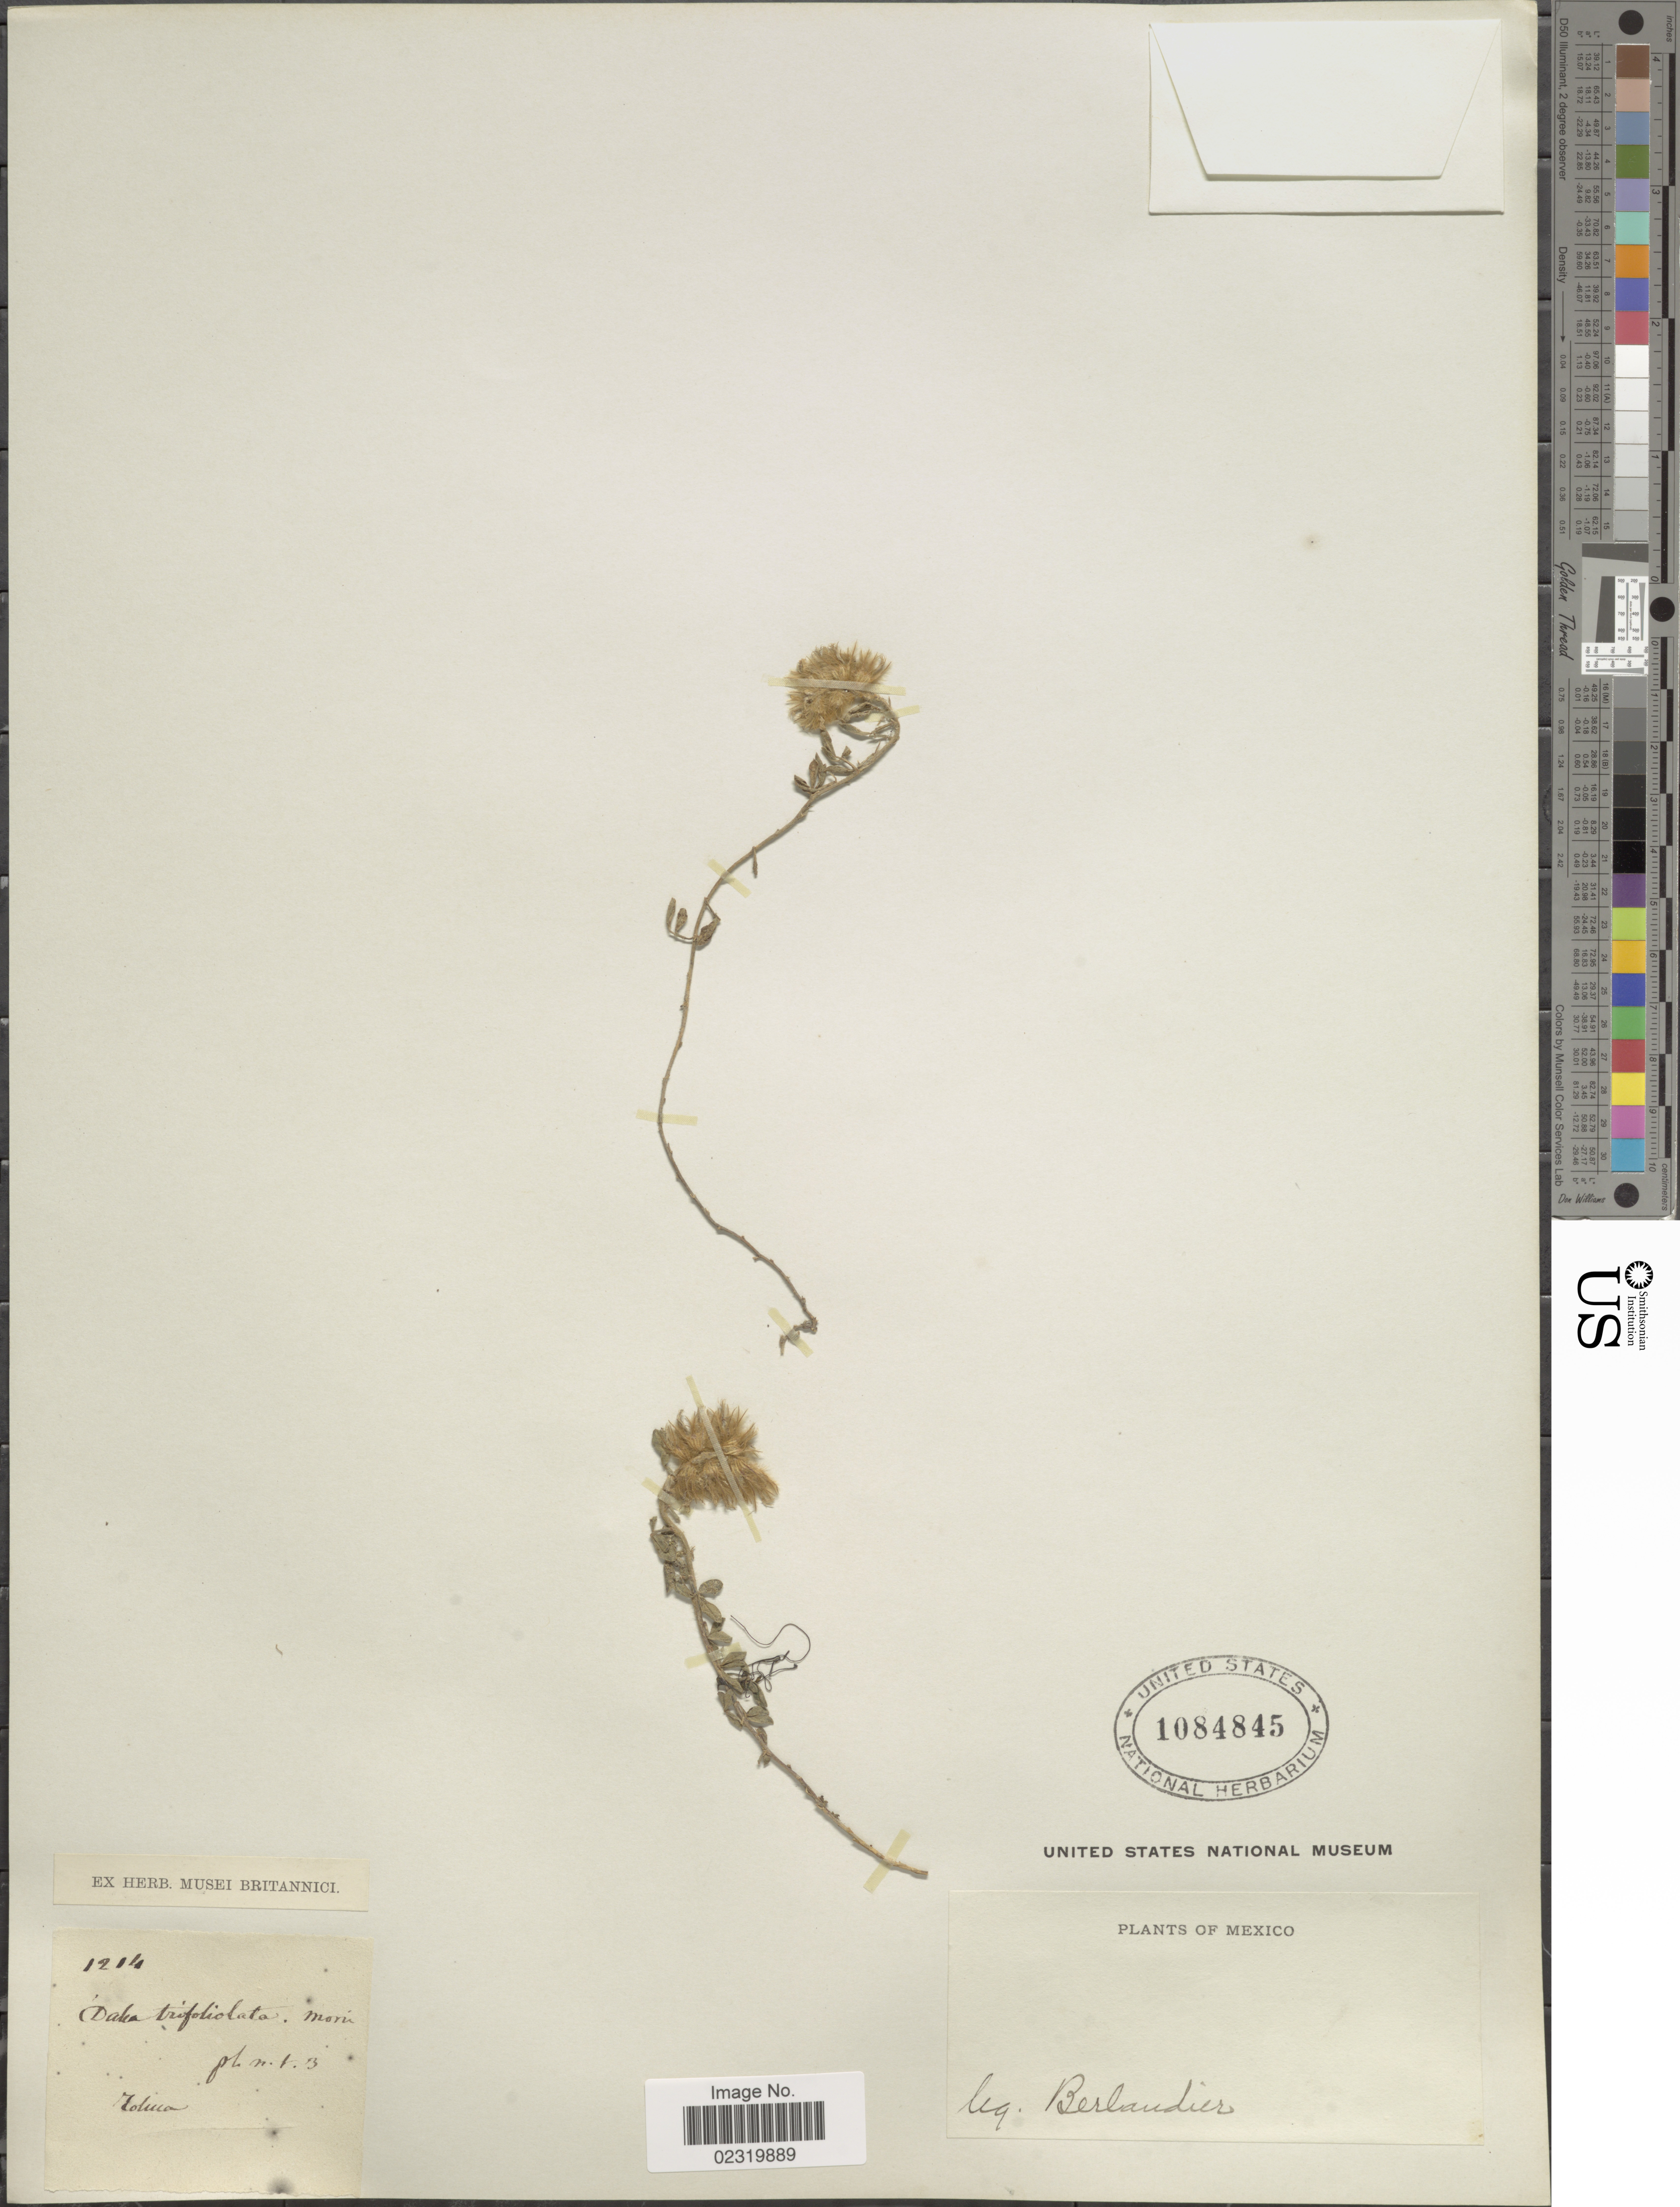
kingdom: Plantae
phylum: Tracheophyta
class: Magnoliopsida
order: Fabales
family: Fabaceae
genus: Dalea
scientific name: Dalea prostrata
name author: Ortega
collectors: J. L. Berlandier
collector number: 1214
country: Mexico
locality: Toluca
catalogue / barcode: US 1084845